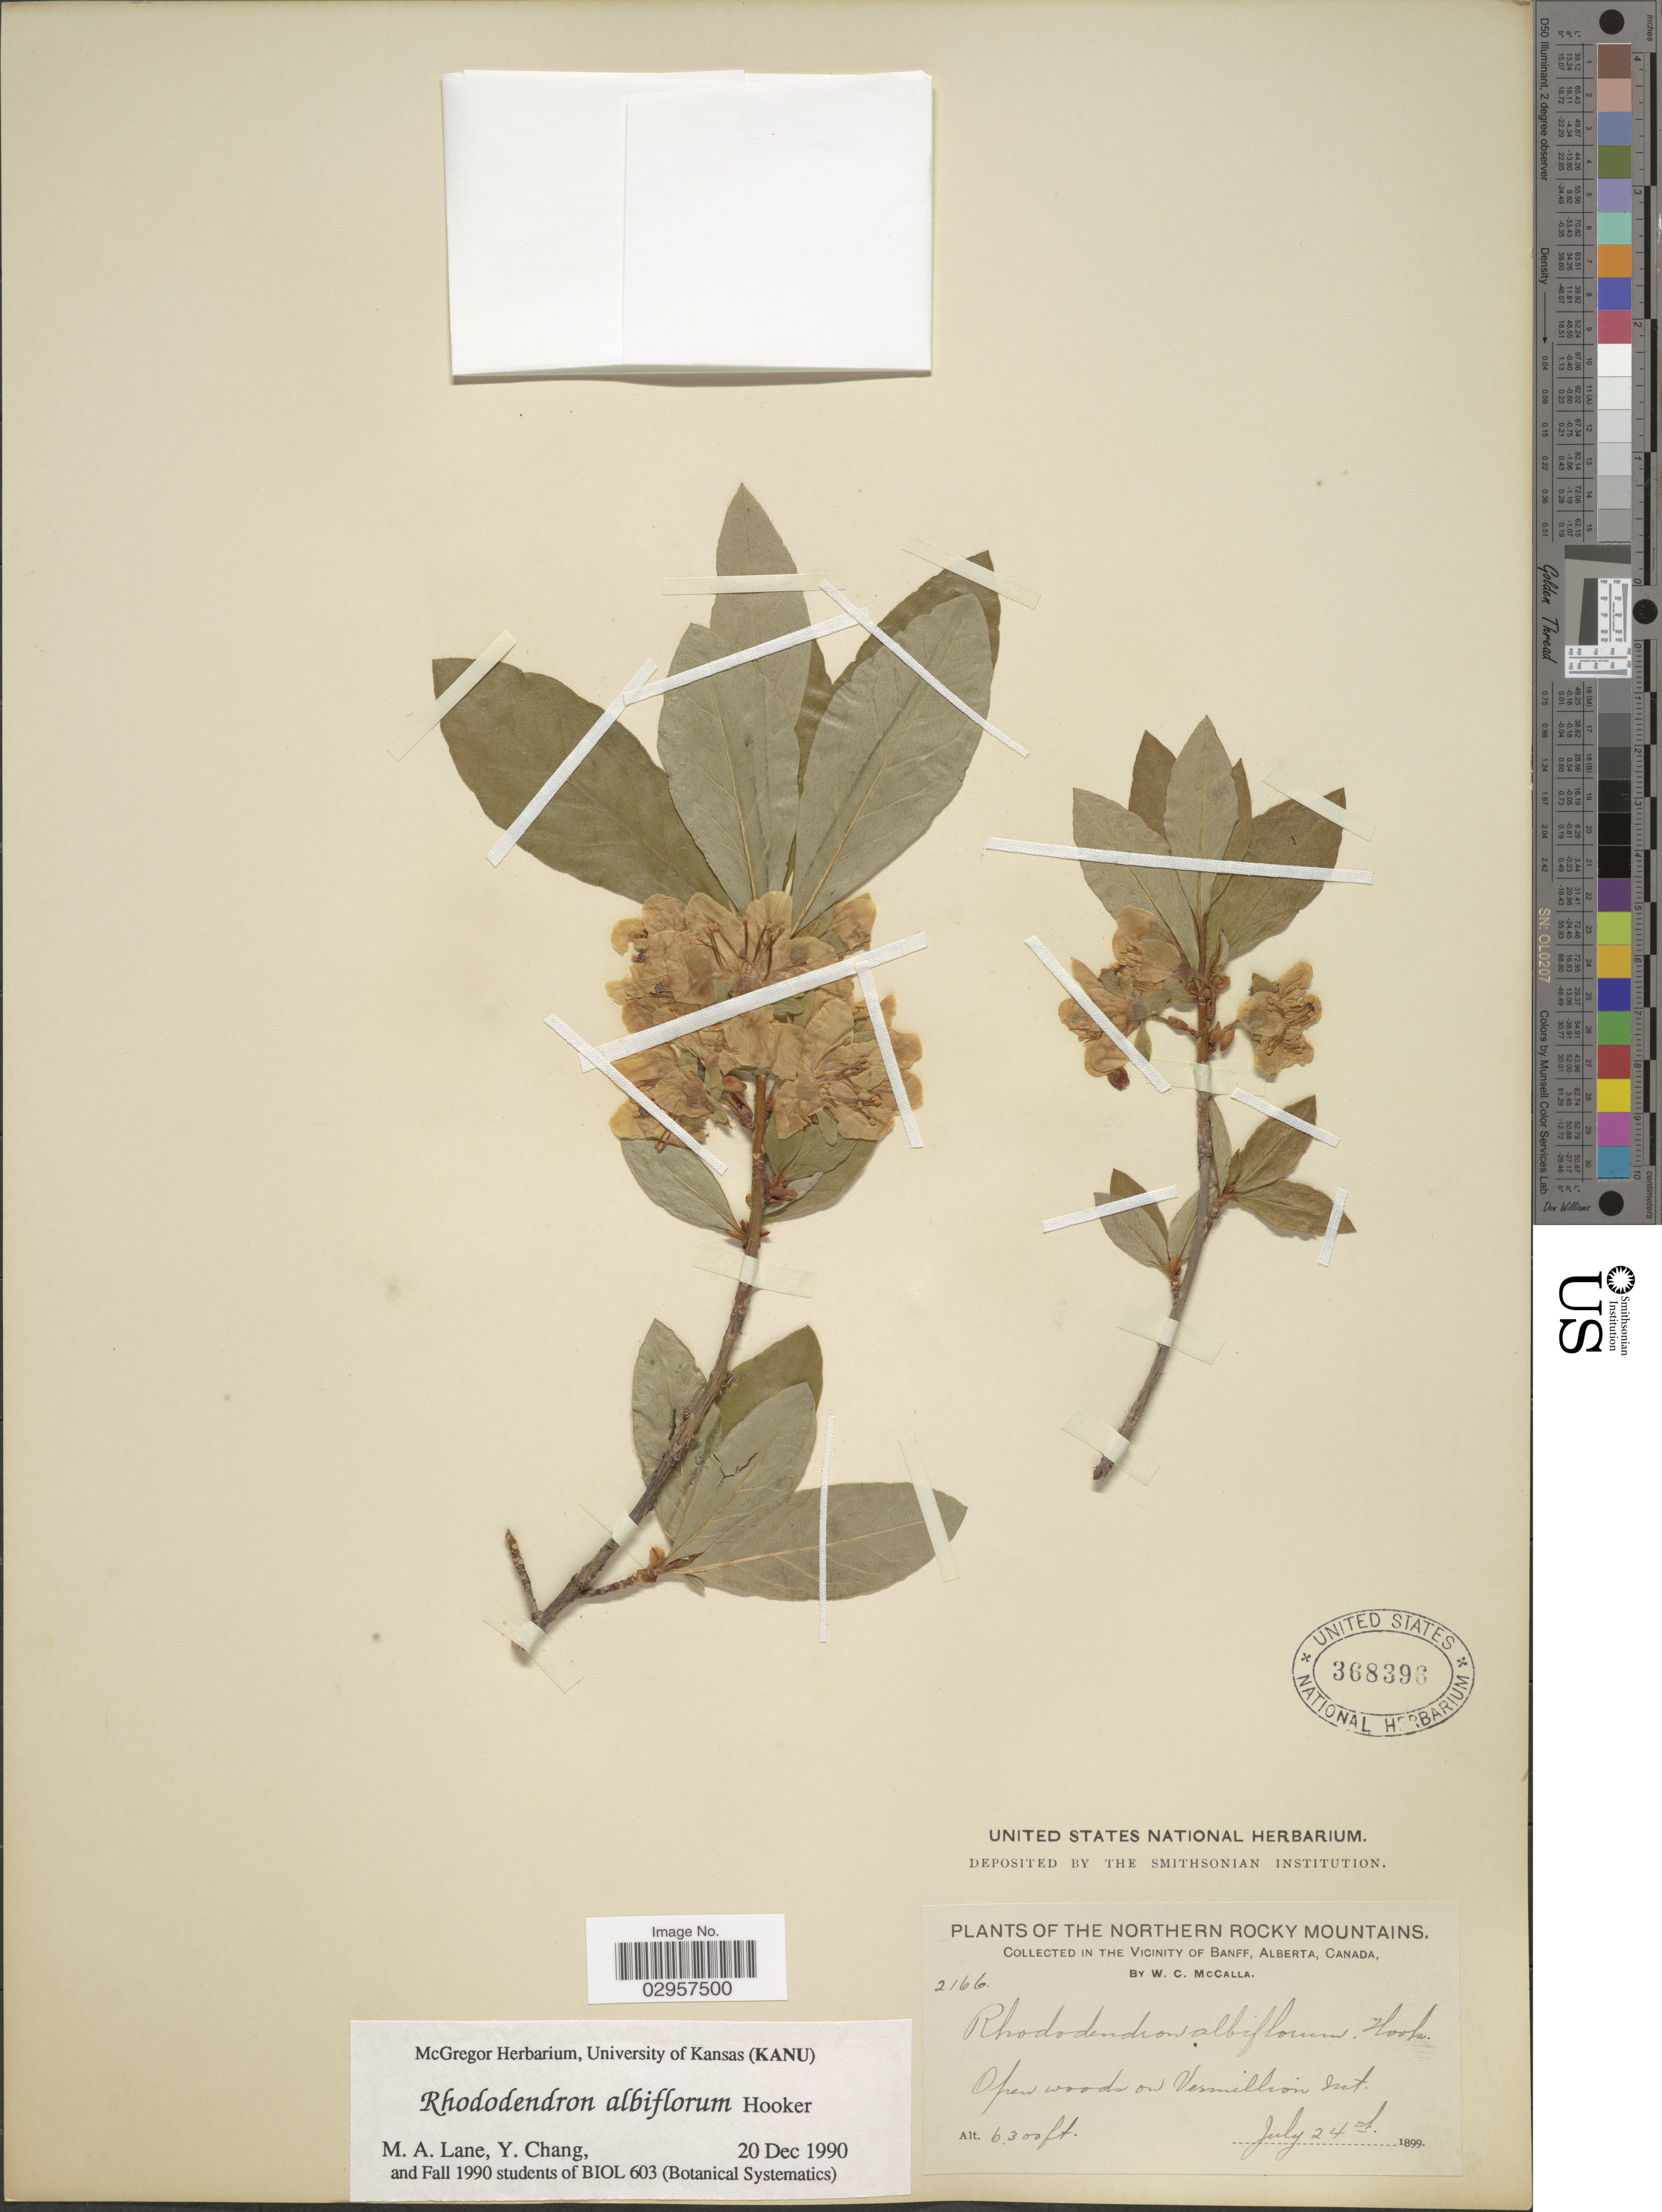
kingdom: Plantae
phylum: Tracheophyta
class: Magnoliopsida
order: Ericales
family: Ericaceae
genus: Rhododendron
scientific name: Rhododendron albiflorum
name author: Hook.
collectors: W. McCalla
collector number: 2166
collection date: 1899-07-24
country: Canada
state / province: Alberta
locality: Northern Rocky Mountains. In the Vicinity of Banff. Open woods on Vermillion Mt.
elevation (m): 1920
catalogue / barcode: US 368396